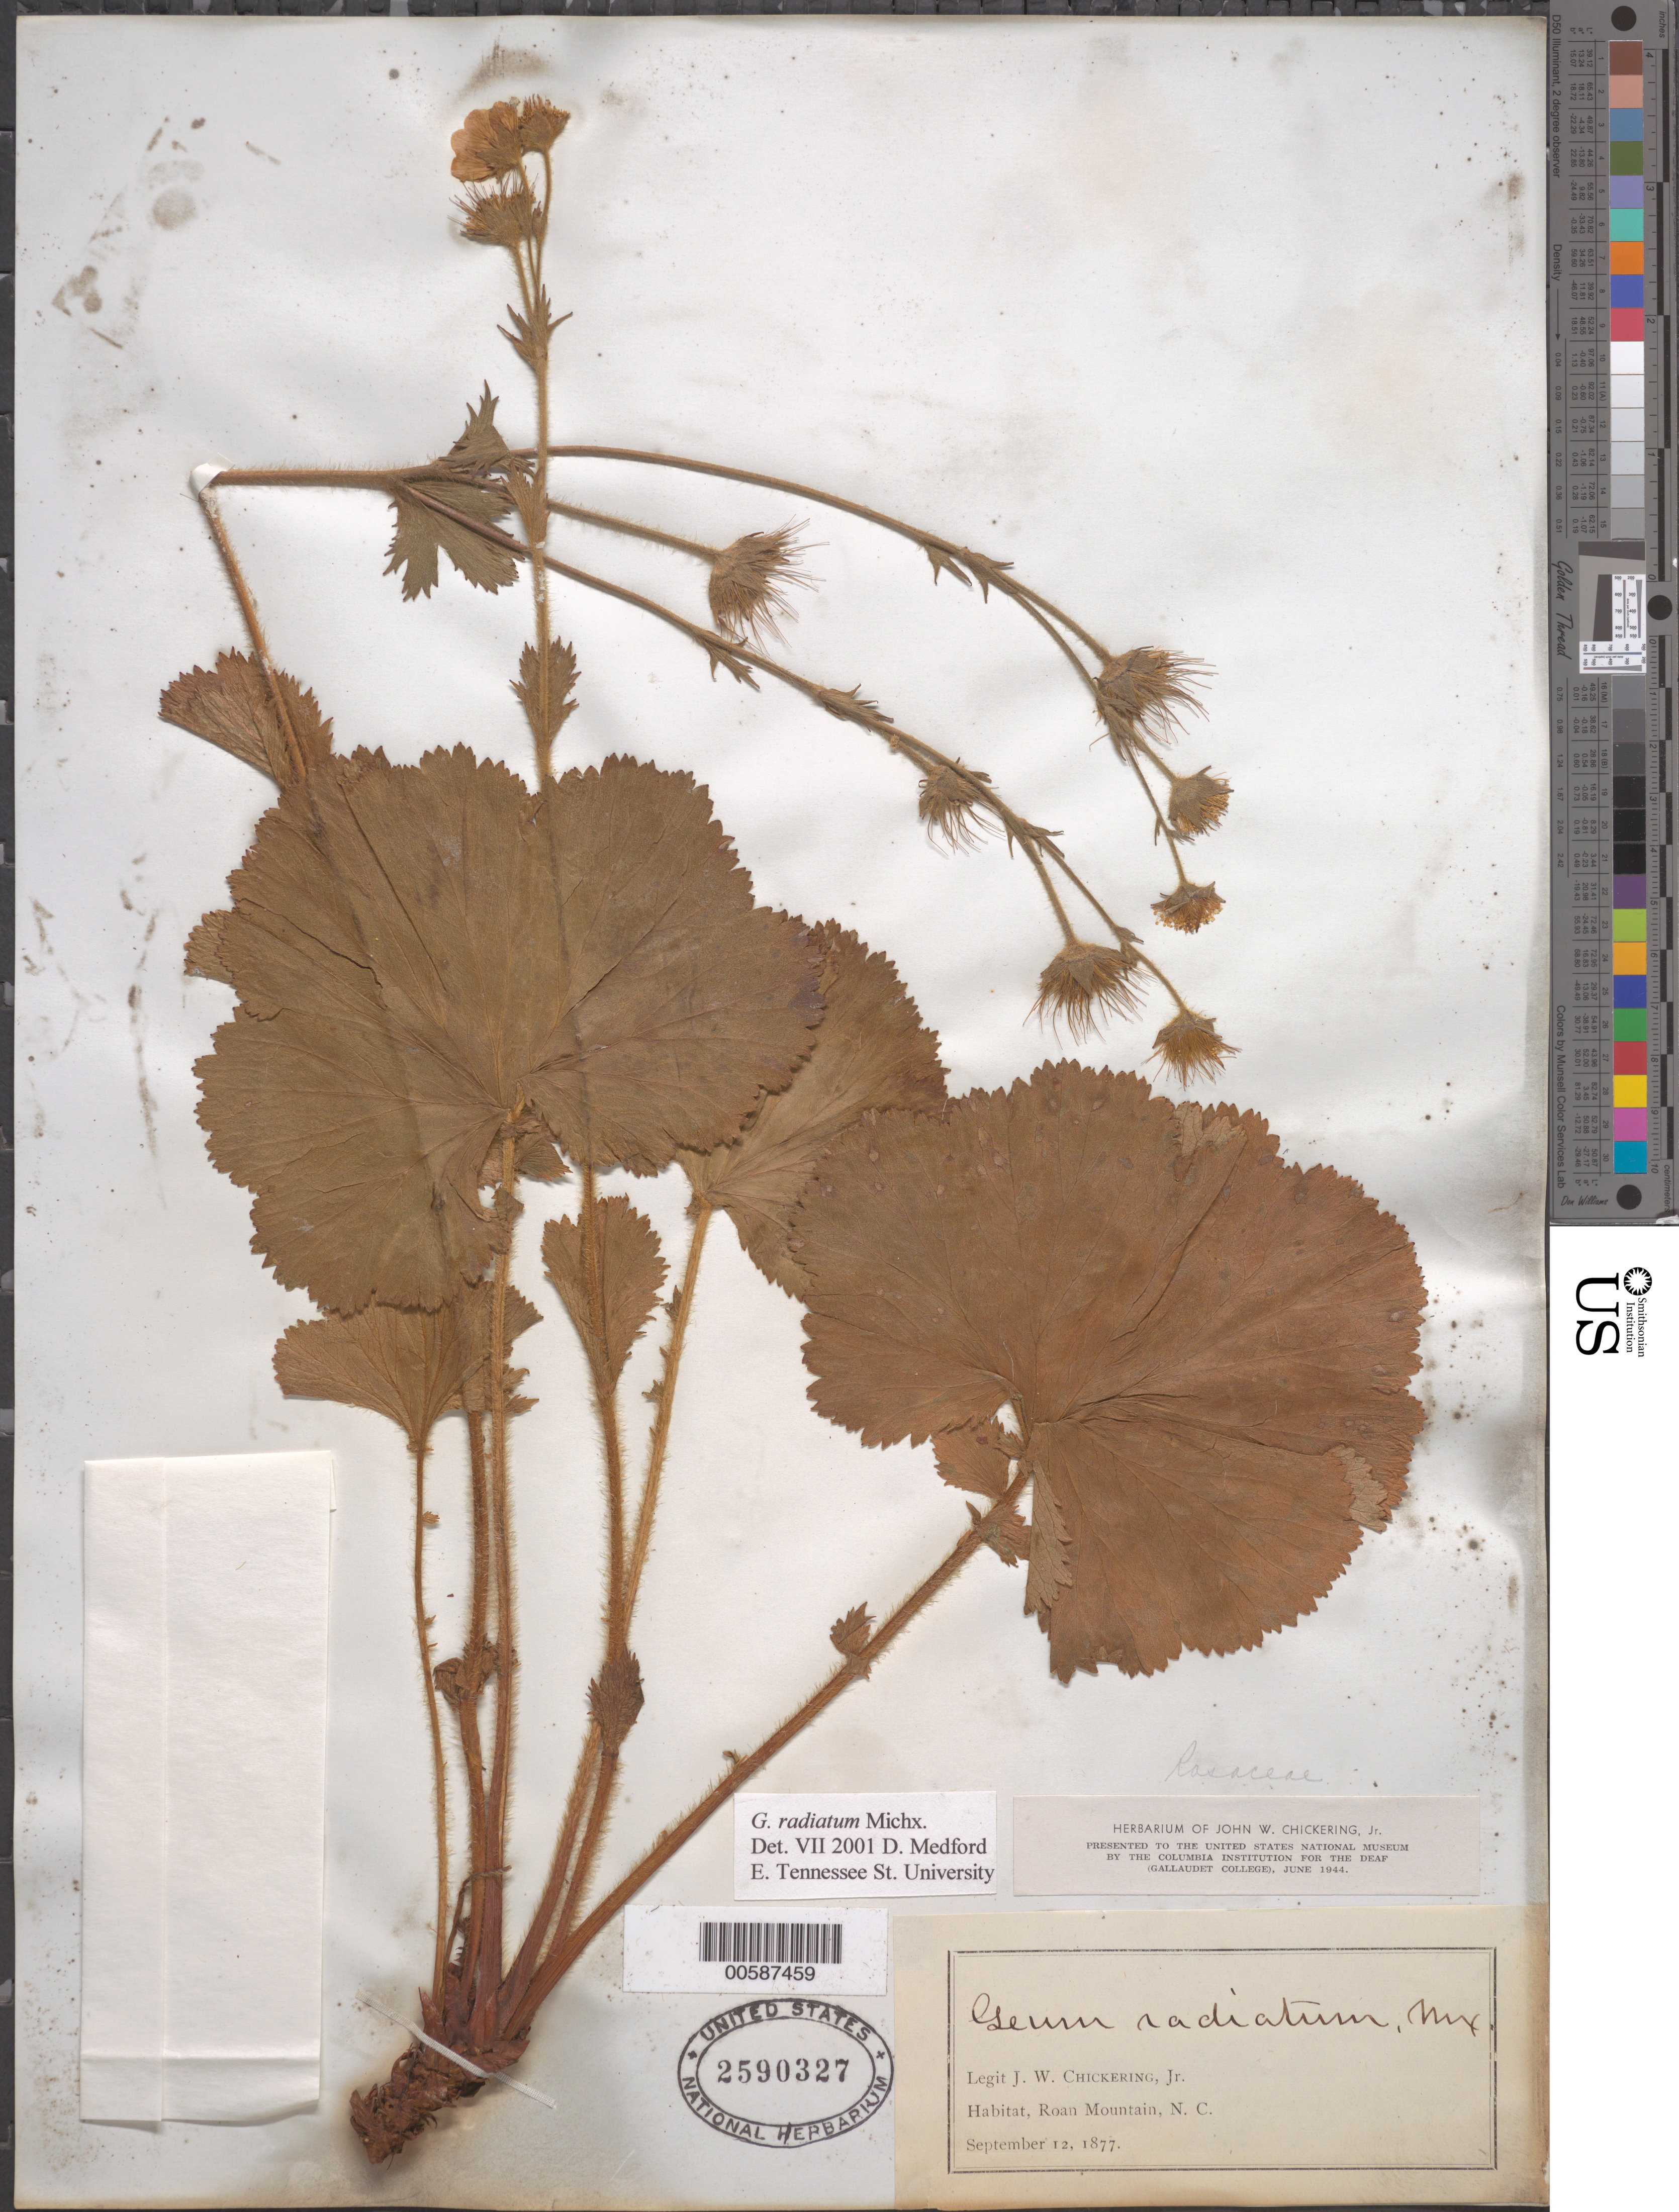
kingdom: Plantae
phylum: Tracheophyta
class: Magnoliopsida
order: Rosales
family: Rosaceae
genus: Geum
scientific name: Geum radiatum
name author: Michx.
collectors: J. W. Chickering Jr.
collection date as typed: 12 Sep 1877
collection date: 1877-09-12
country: United States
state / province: North Carolina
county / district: Mitchell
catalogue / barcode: US 2590327